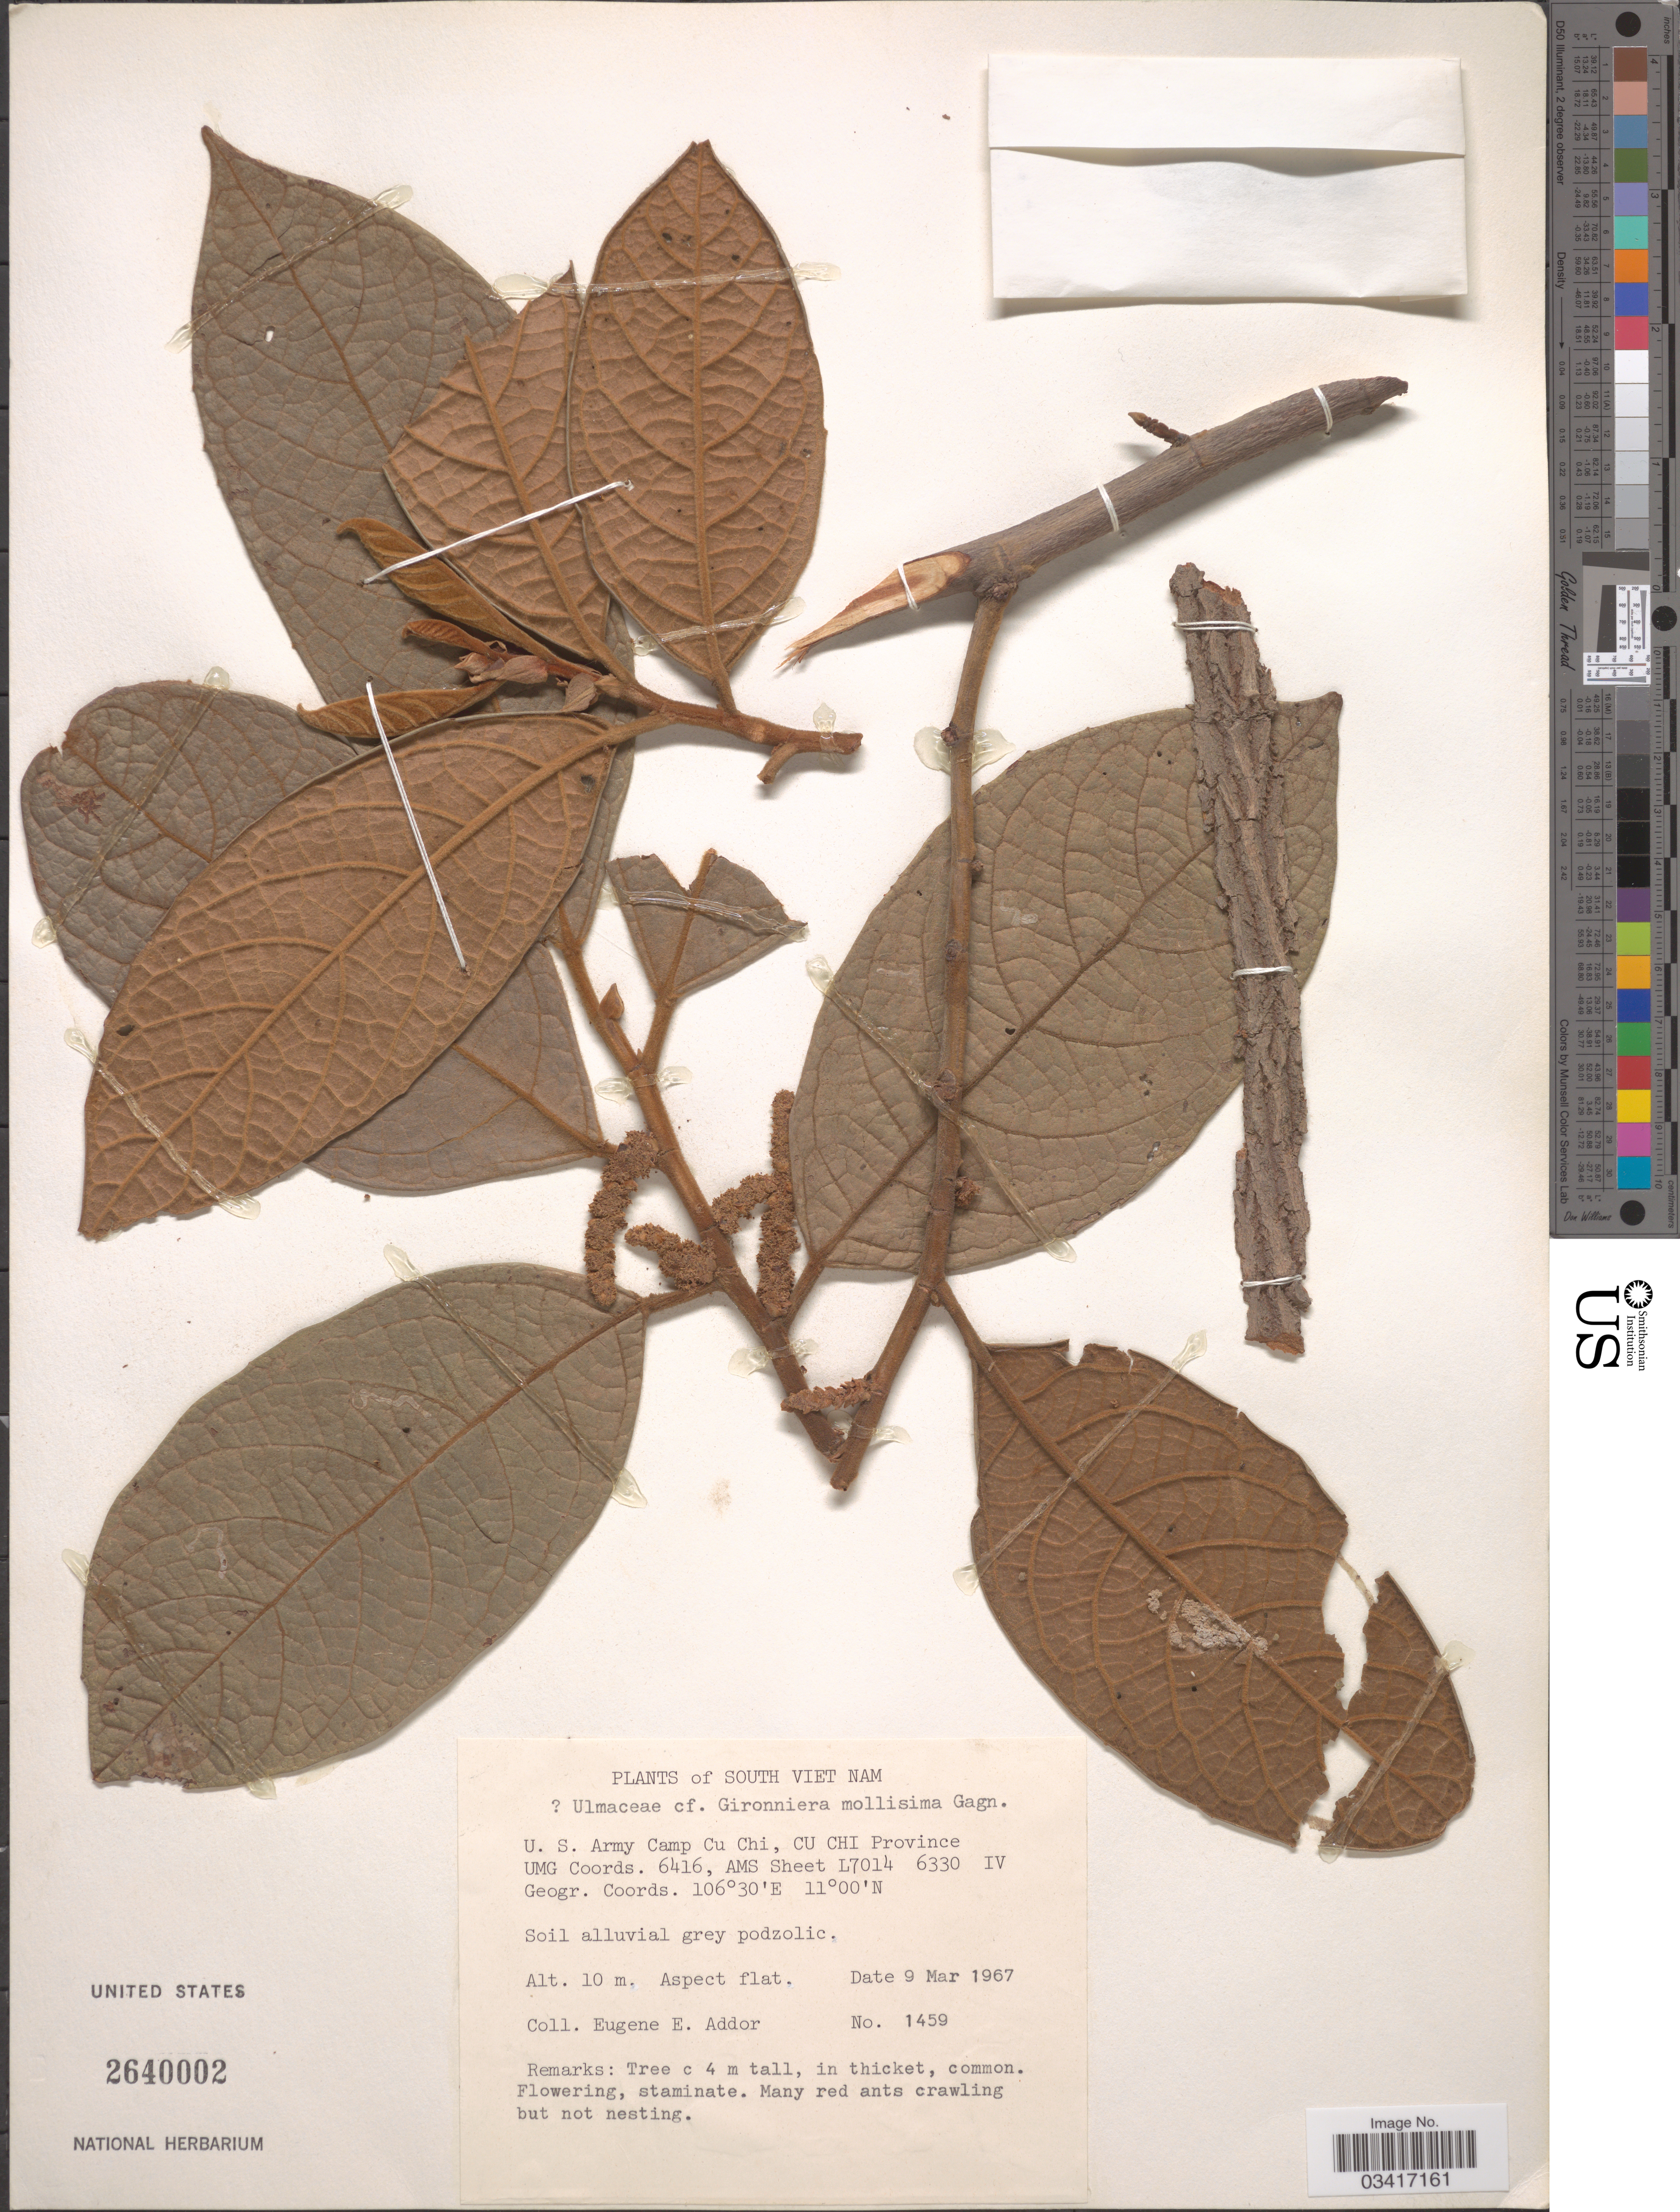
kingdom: Plantae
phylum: Tracheophyta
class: Magnoliopsida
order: Rosales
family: Cannabaceae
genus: Gironniera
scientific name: Gironniera mollissima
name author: Gagnep.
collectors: E. E. Addor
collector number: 1459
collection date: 1967-03-09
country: Vietnam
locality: South Viet nam. U. S. Army Camp Cu Chi, Cu Chi Province UMG Coords. 6416, AMS Sheet L7014 6330 IV.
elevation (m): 10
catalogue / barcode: US 2640002